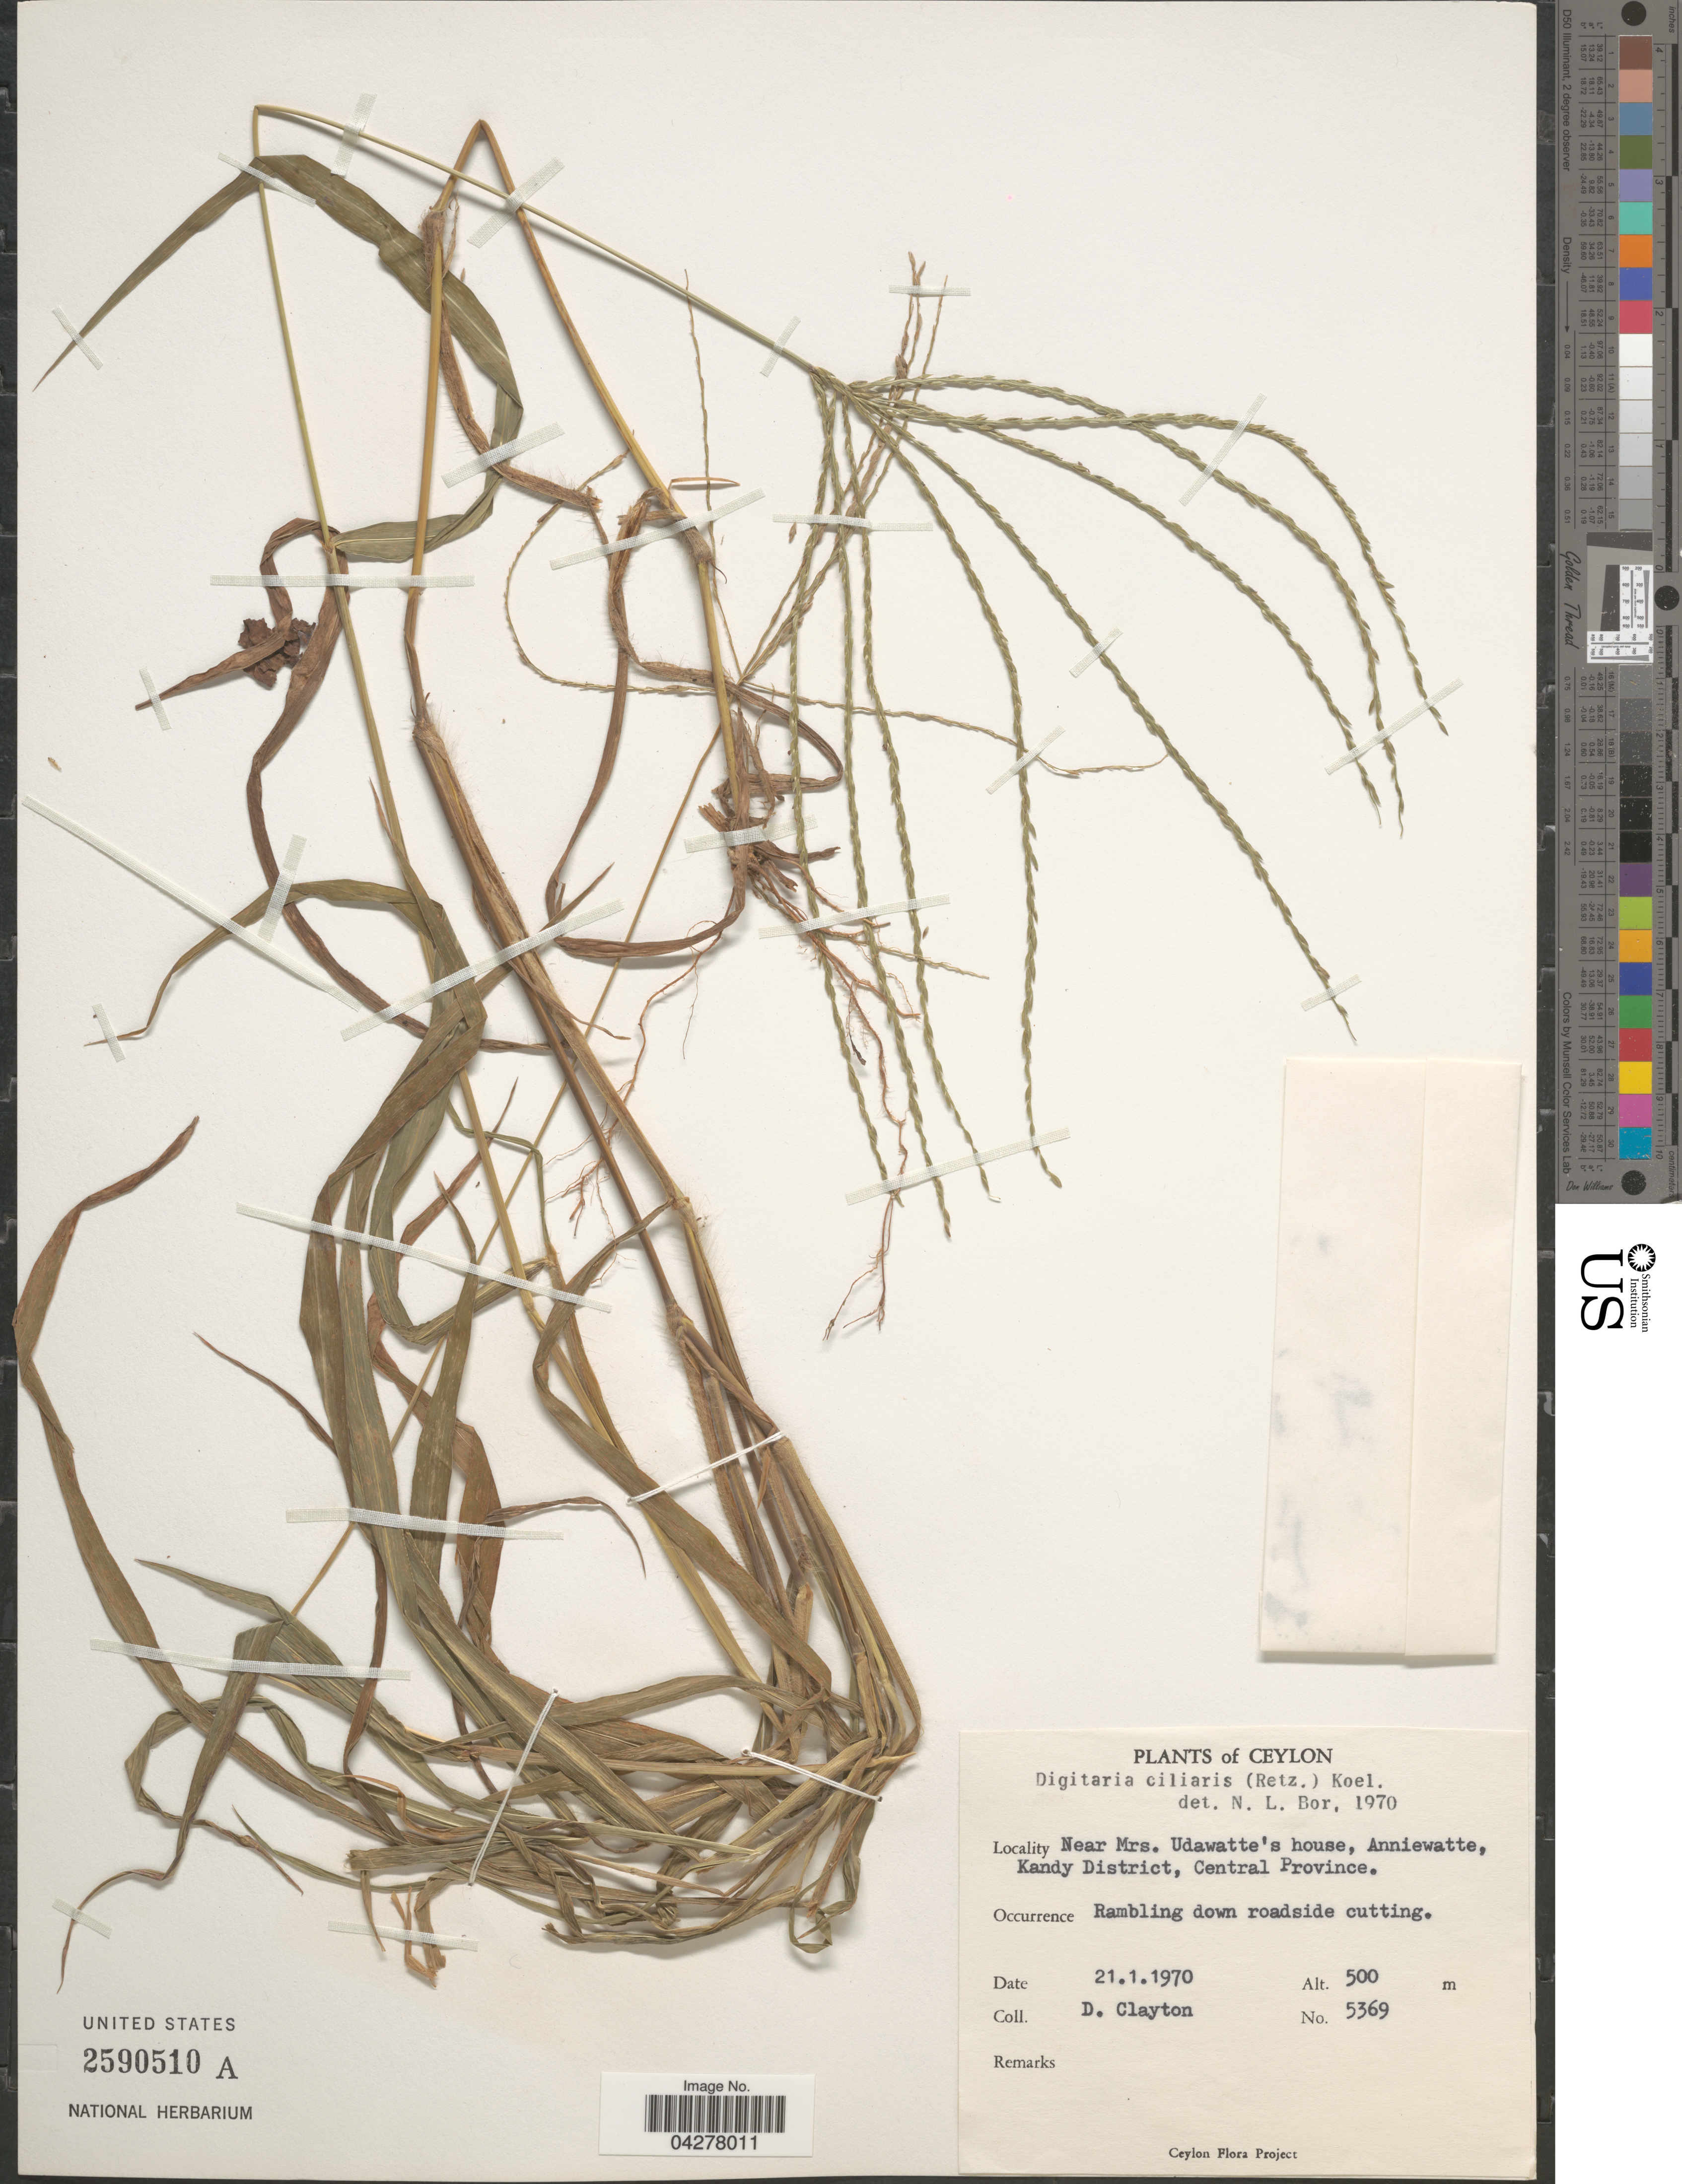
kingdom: Plantae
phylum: Tracheophyta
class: Liliopsida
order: Poales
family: Poaceae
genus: Digitaria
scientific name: Digitaria ciliaris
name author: (Retz.) Koeler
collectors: D. Clayton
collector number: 5369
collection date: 1970-01-21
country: Sri Lanka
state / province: Central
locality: Ceylon. Near Mrs. Udawatte's house, Anniewatte, Kandy District. Rambling down roadside cutting.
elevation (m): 500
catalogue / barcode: US 2590510A